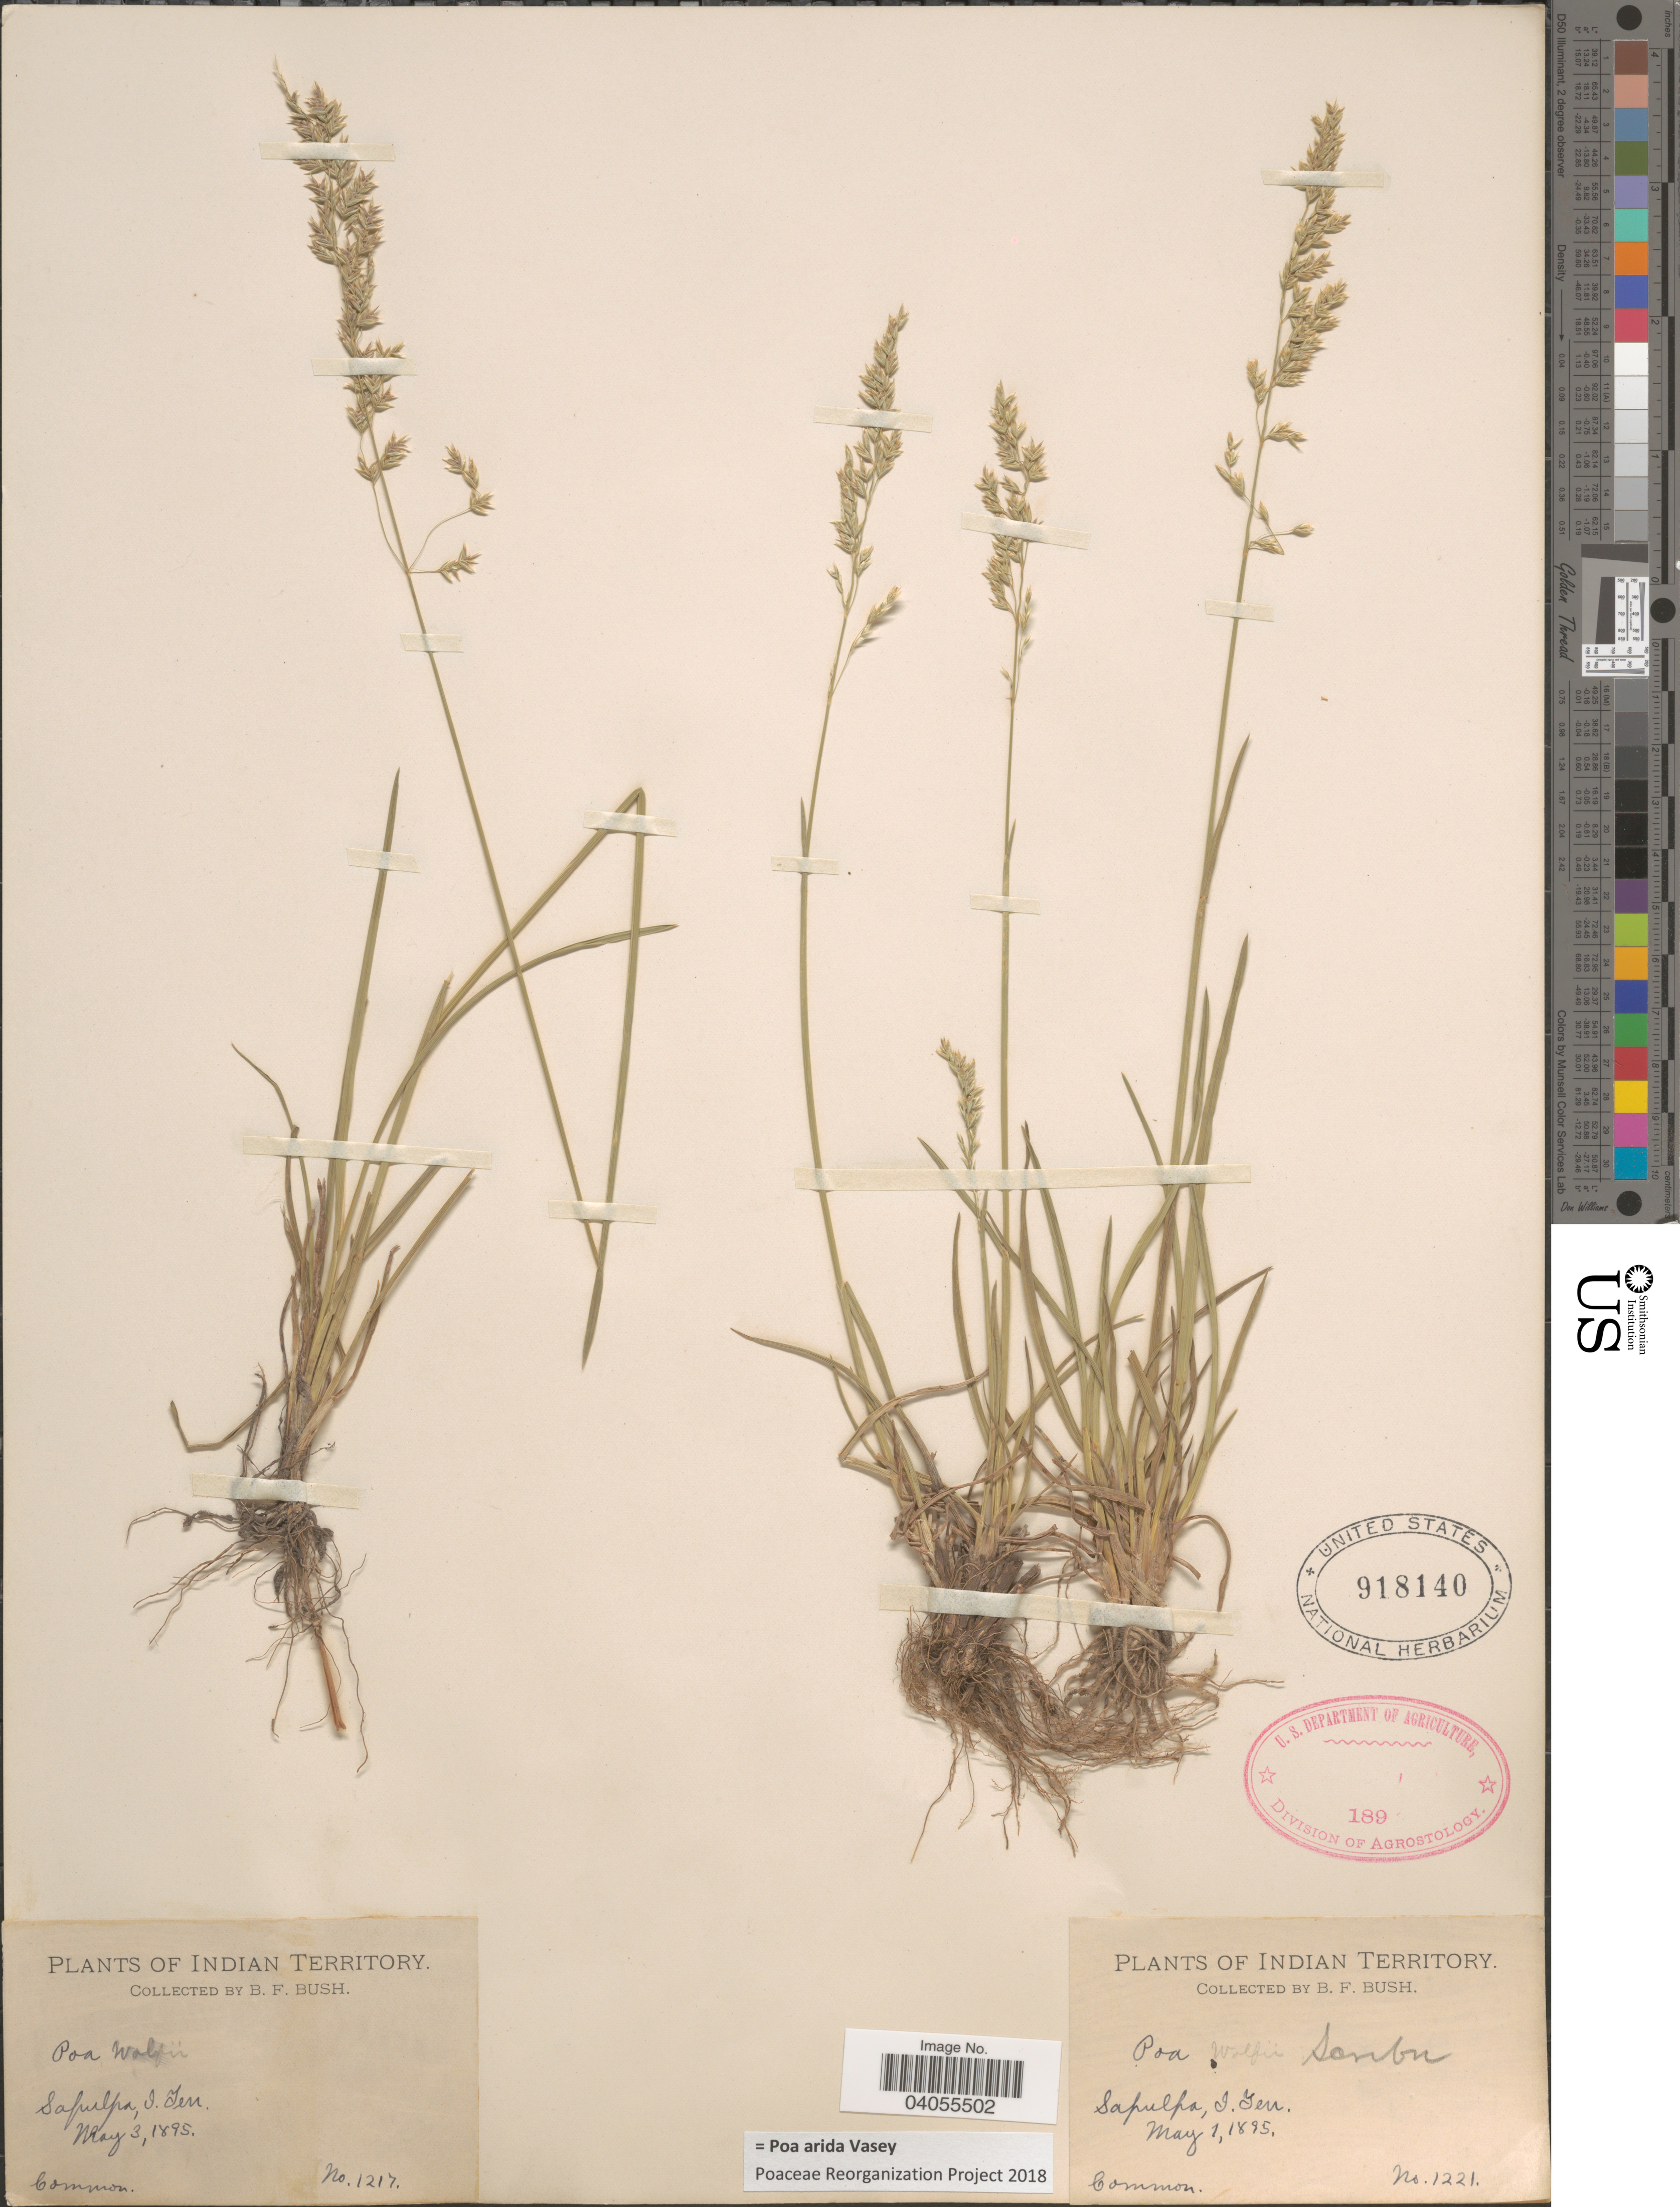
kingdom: Plantae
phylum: Tracheophyta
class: Liliopsida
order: Poales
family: Poaceae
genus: Poa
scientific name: Poa arida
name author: Vasey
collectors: B. F. Bush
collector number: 1217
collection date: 1895-05-03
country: United States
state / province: Oklahoma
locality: Indian Territory. Sapulpa.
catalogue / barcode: US 918140